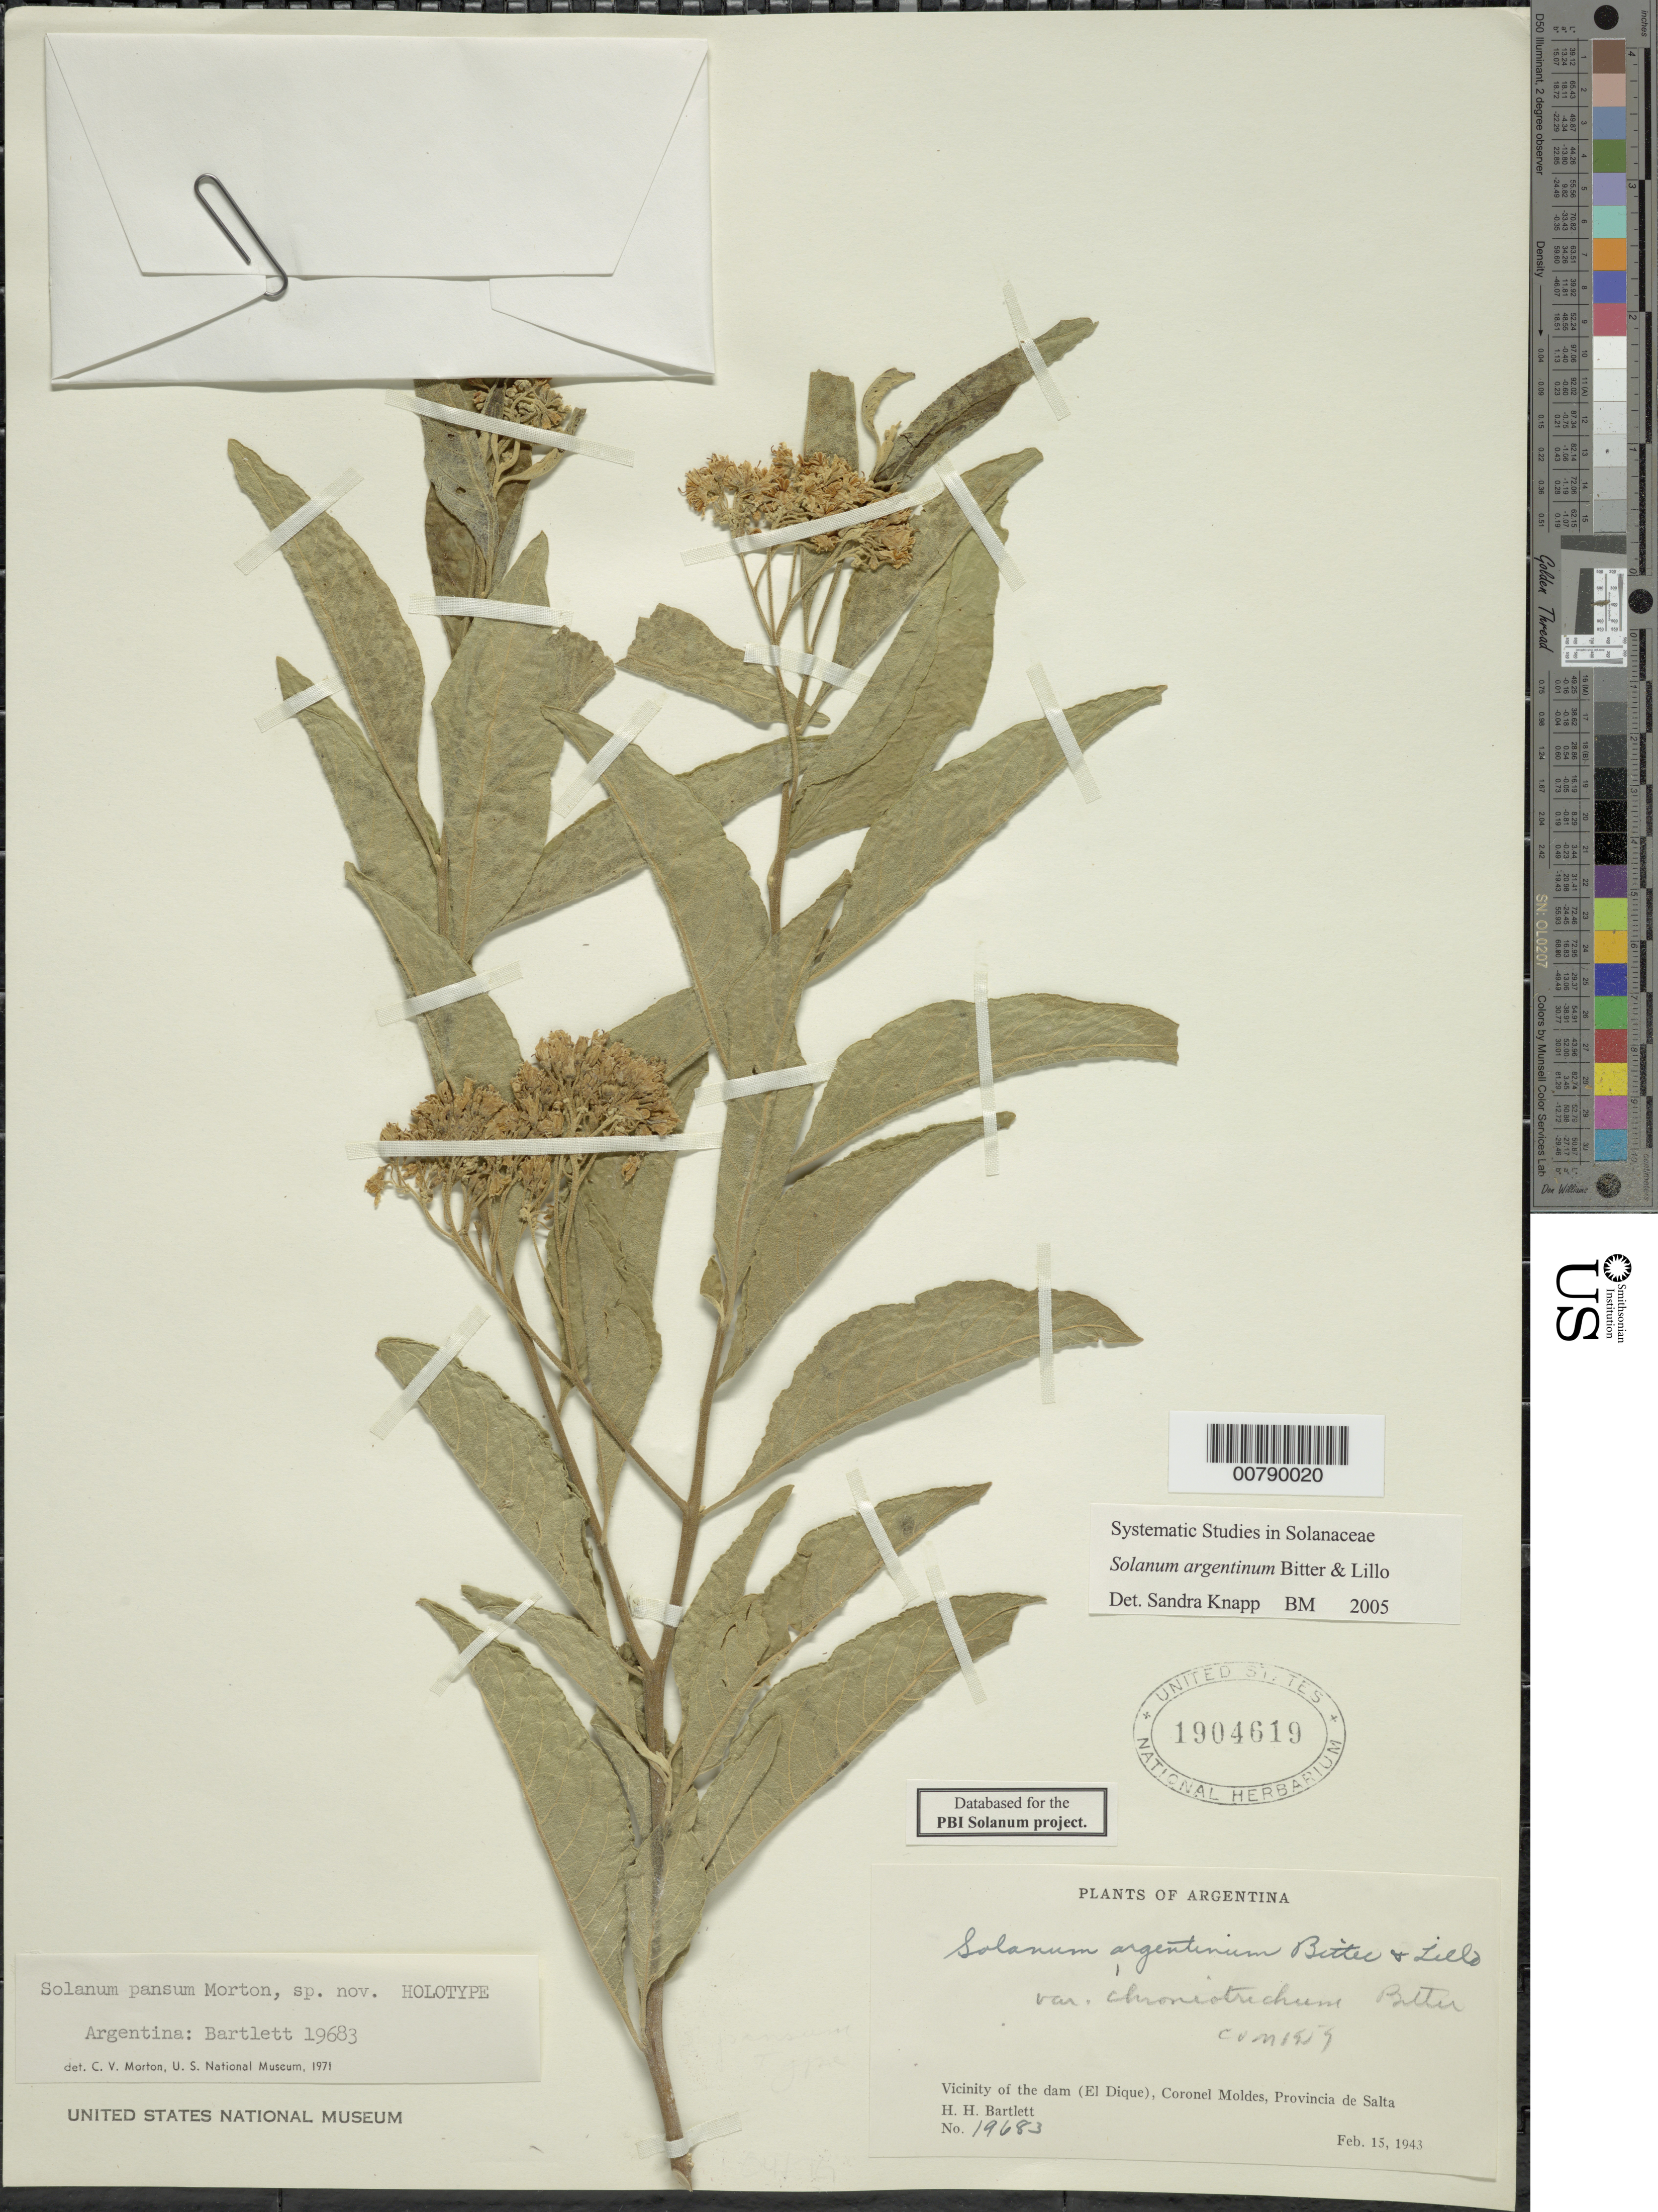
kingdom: Plantae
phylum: Tracheophyta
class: Magnoliopsida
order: Solanales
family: Solanaceae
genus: Solanum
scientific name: Solanum argentinum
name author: Bitter & Lillo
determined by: Knapp, S. D.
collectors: H. H. Bartlett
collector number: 19683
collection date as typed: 15 Feb 1943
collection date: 1943-02-15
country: Argentina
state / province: Salta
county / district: Coronel Moldes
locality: vicinity of the dam (El Dique)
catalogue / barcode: US 1904619